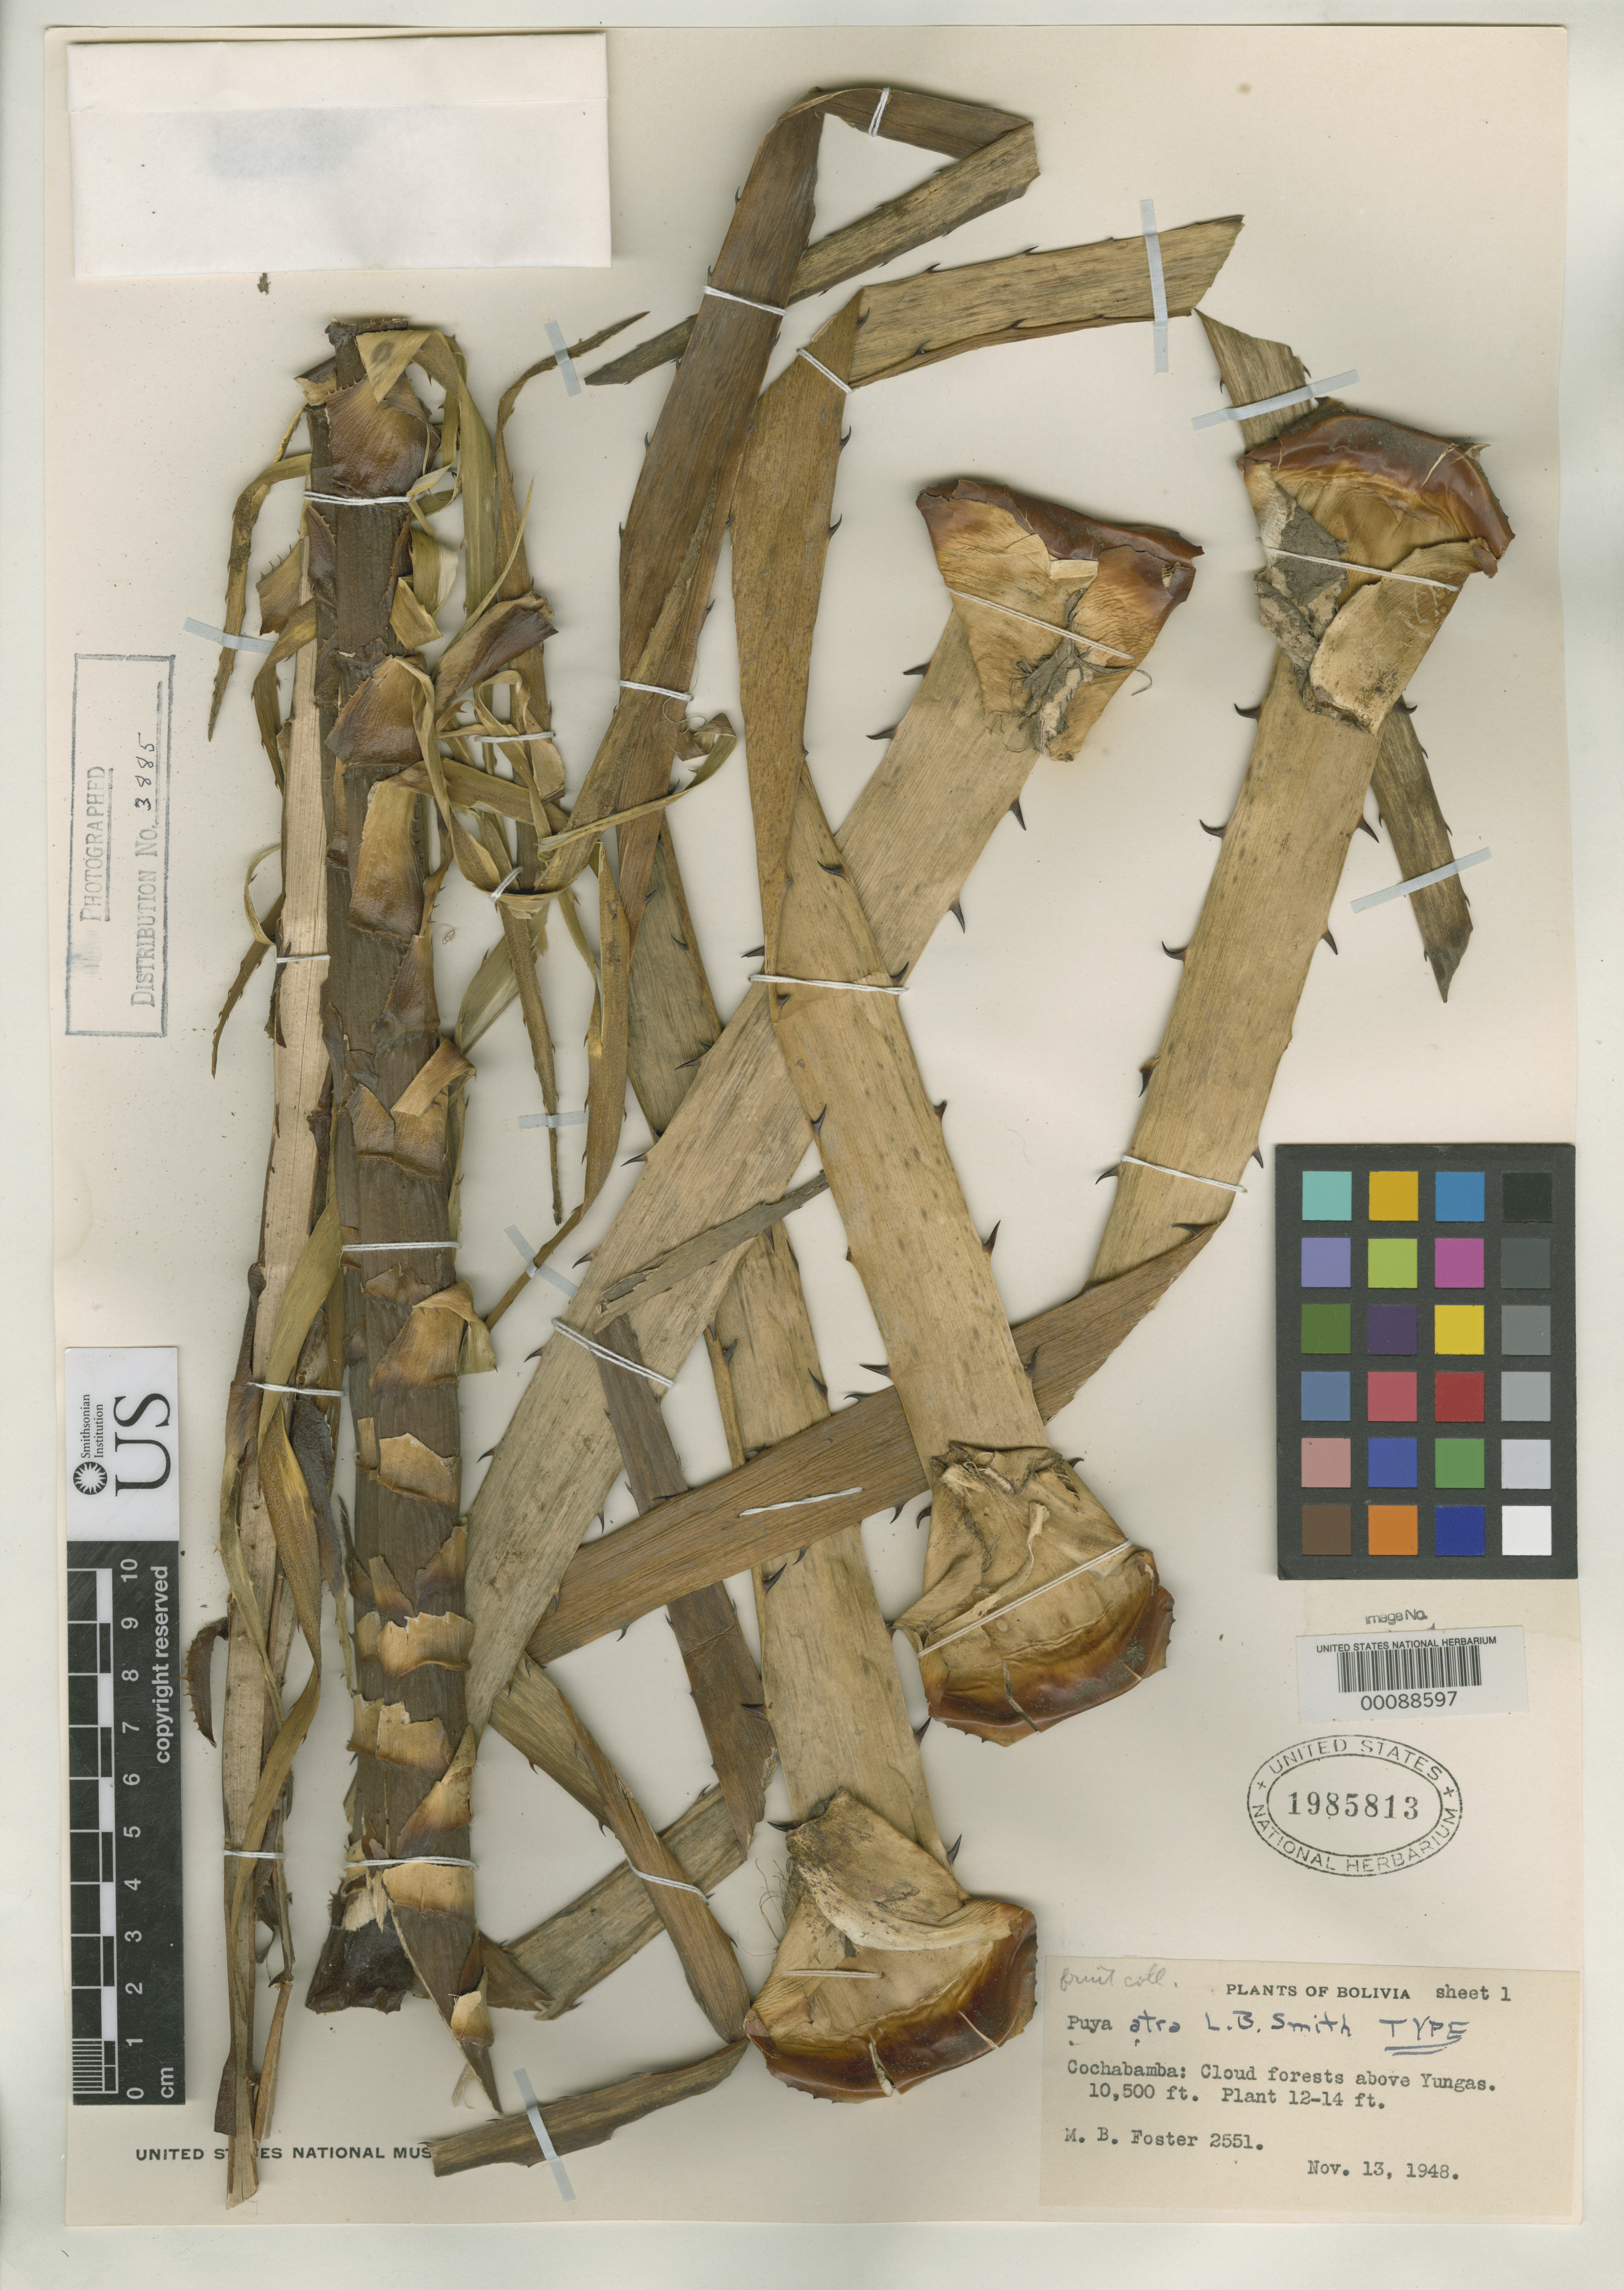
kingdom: Plantae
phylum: Tracheophyta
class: Liliopsida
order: Poales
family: Bromeliaceae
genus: Puya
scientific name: Puya atra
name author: L.B. Sm.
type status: Holotype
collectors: M. B. Foster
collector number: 2551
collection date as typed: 13 Nov 1948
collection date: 1948-11-13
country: Bolivia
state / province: Cochabamba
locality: Above Yungas.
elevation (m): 3150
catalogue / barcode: US 1985813